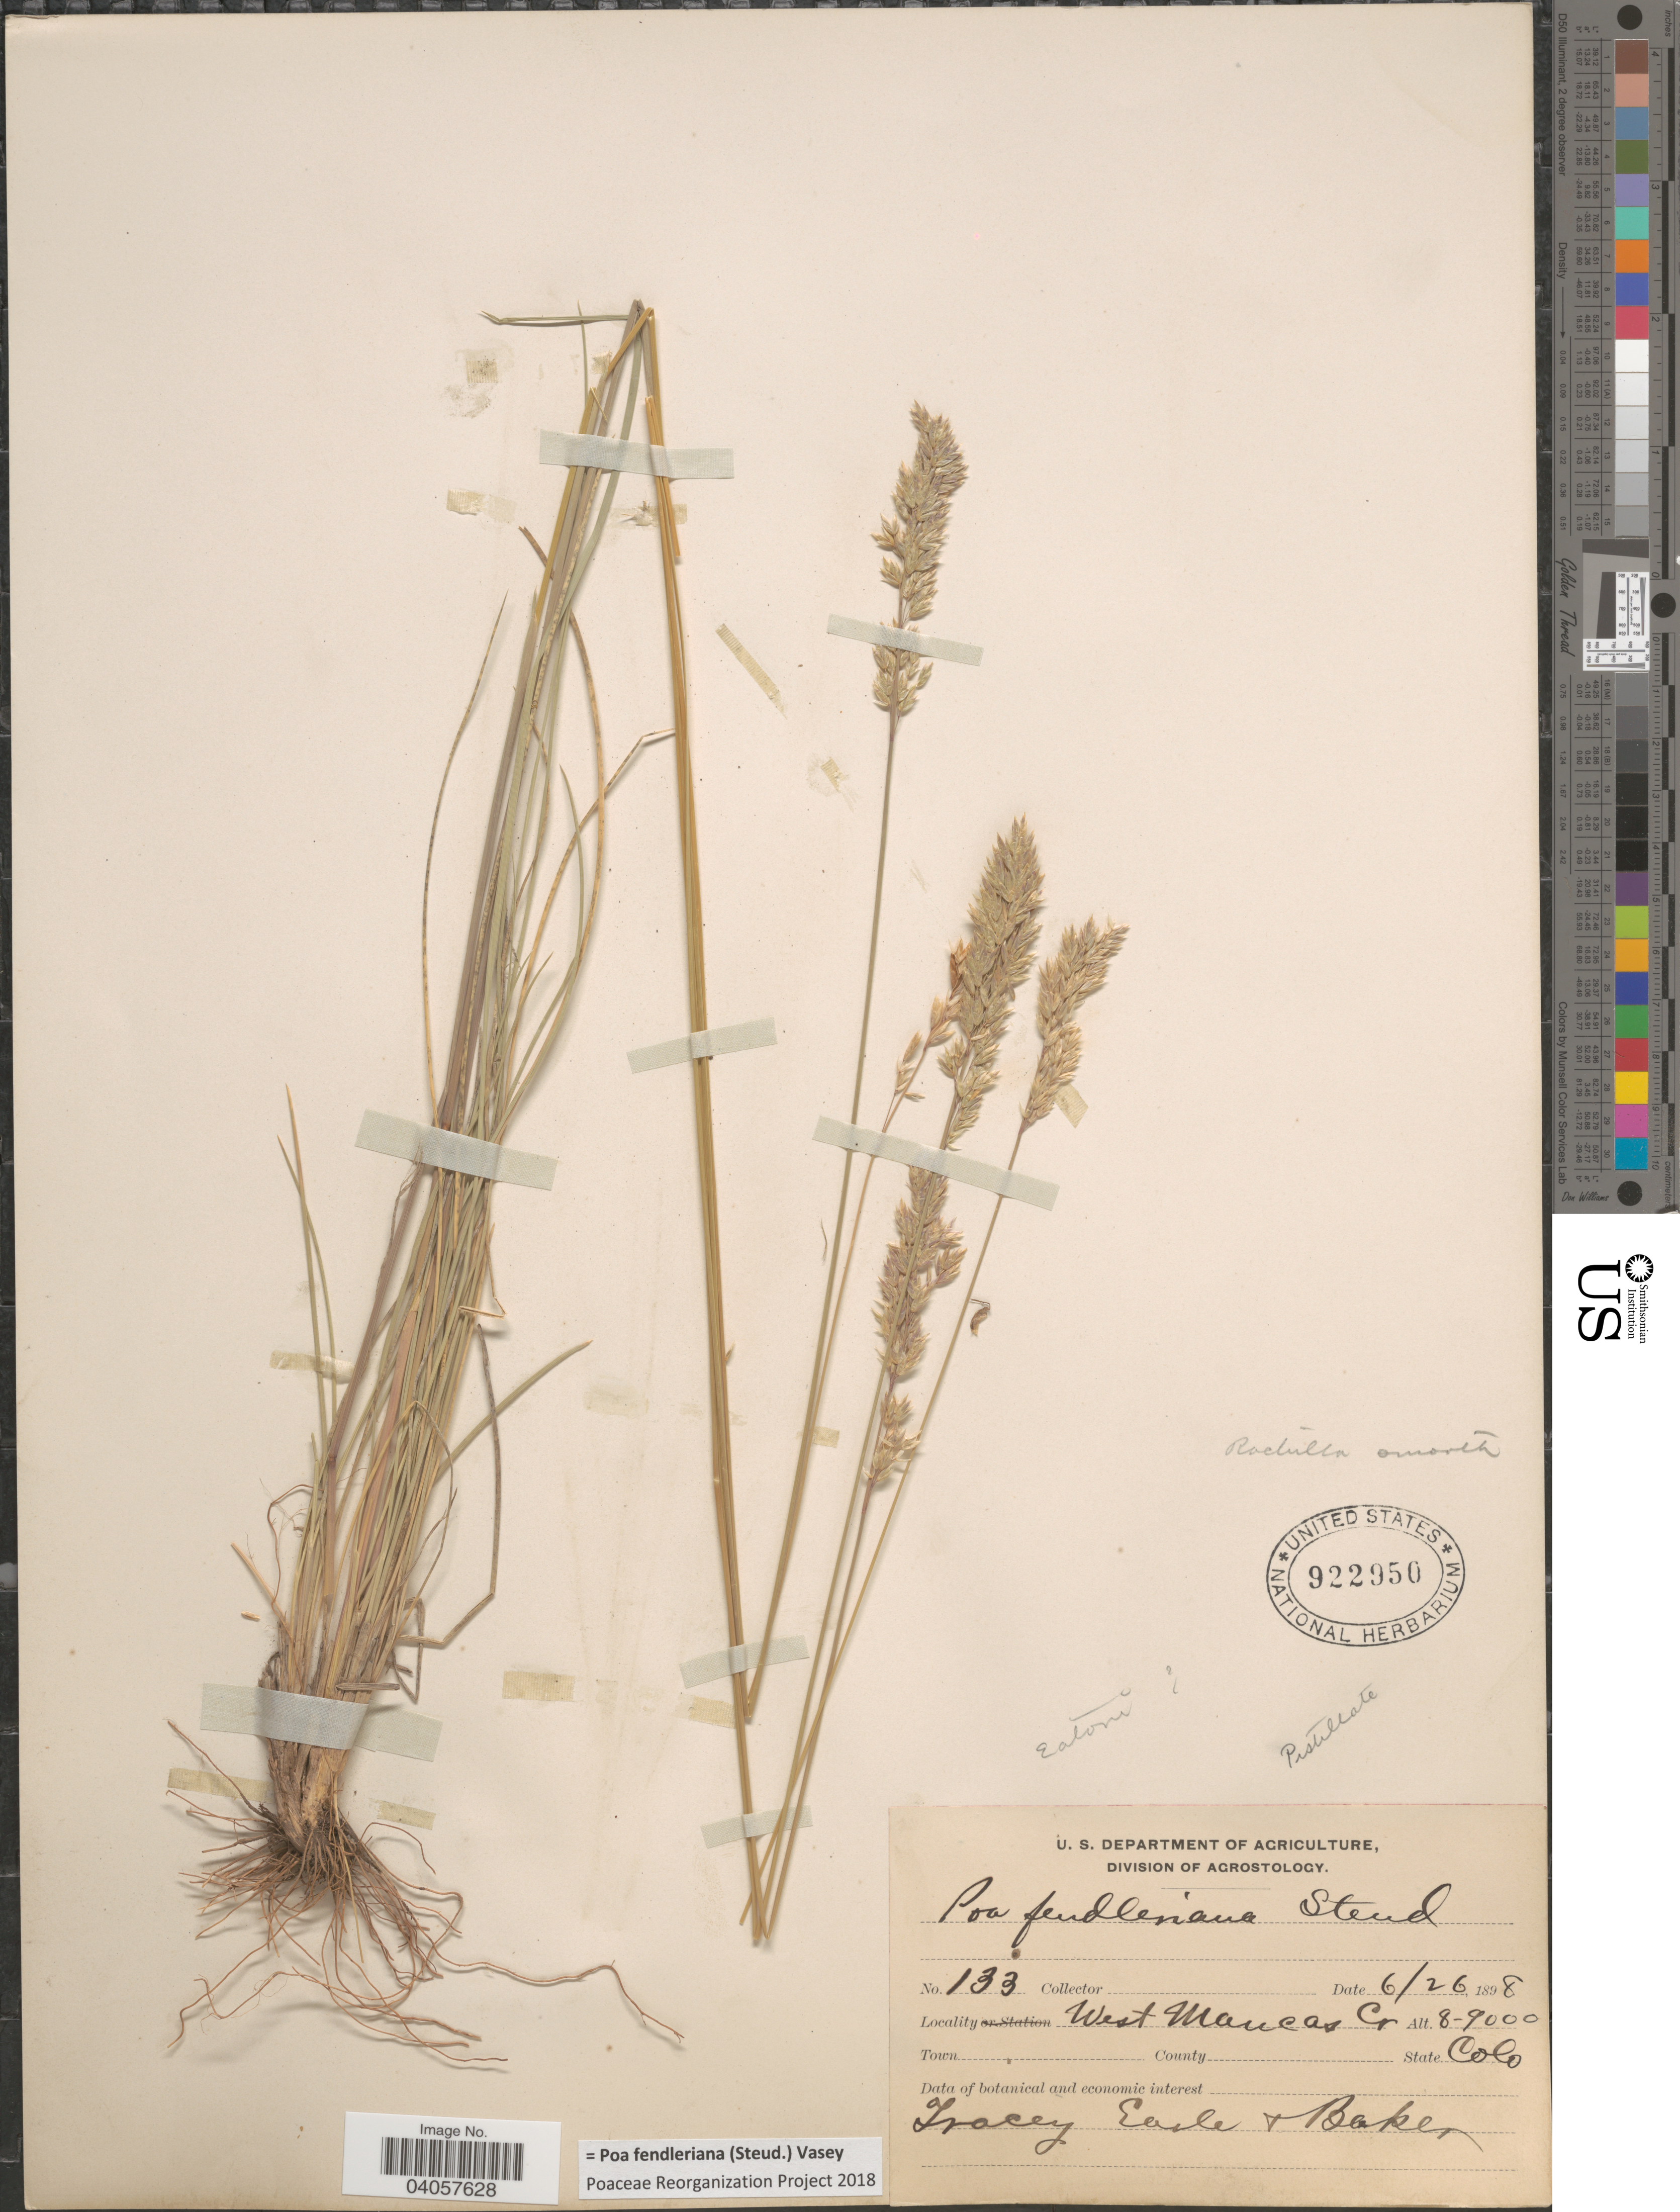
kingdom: Plantae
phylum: Tracheophyta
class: Liliopsida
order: Poales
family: Poaceae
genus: Poa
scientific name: Poa fendleriana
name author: (Steud.) Vasey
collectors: Tracey, -. Earle & -- Baker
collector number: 133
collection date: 1898-06-26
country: United States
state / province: Colorado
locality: West Mancos Cr.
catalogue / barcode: US 922950